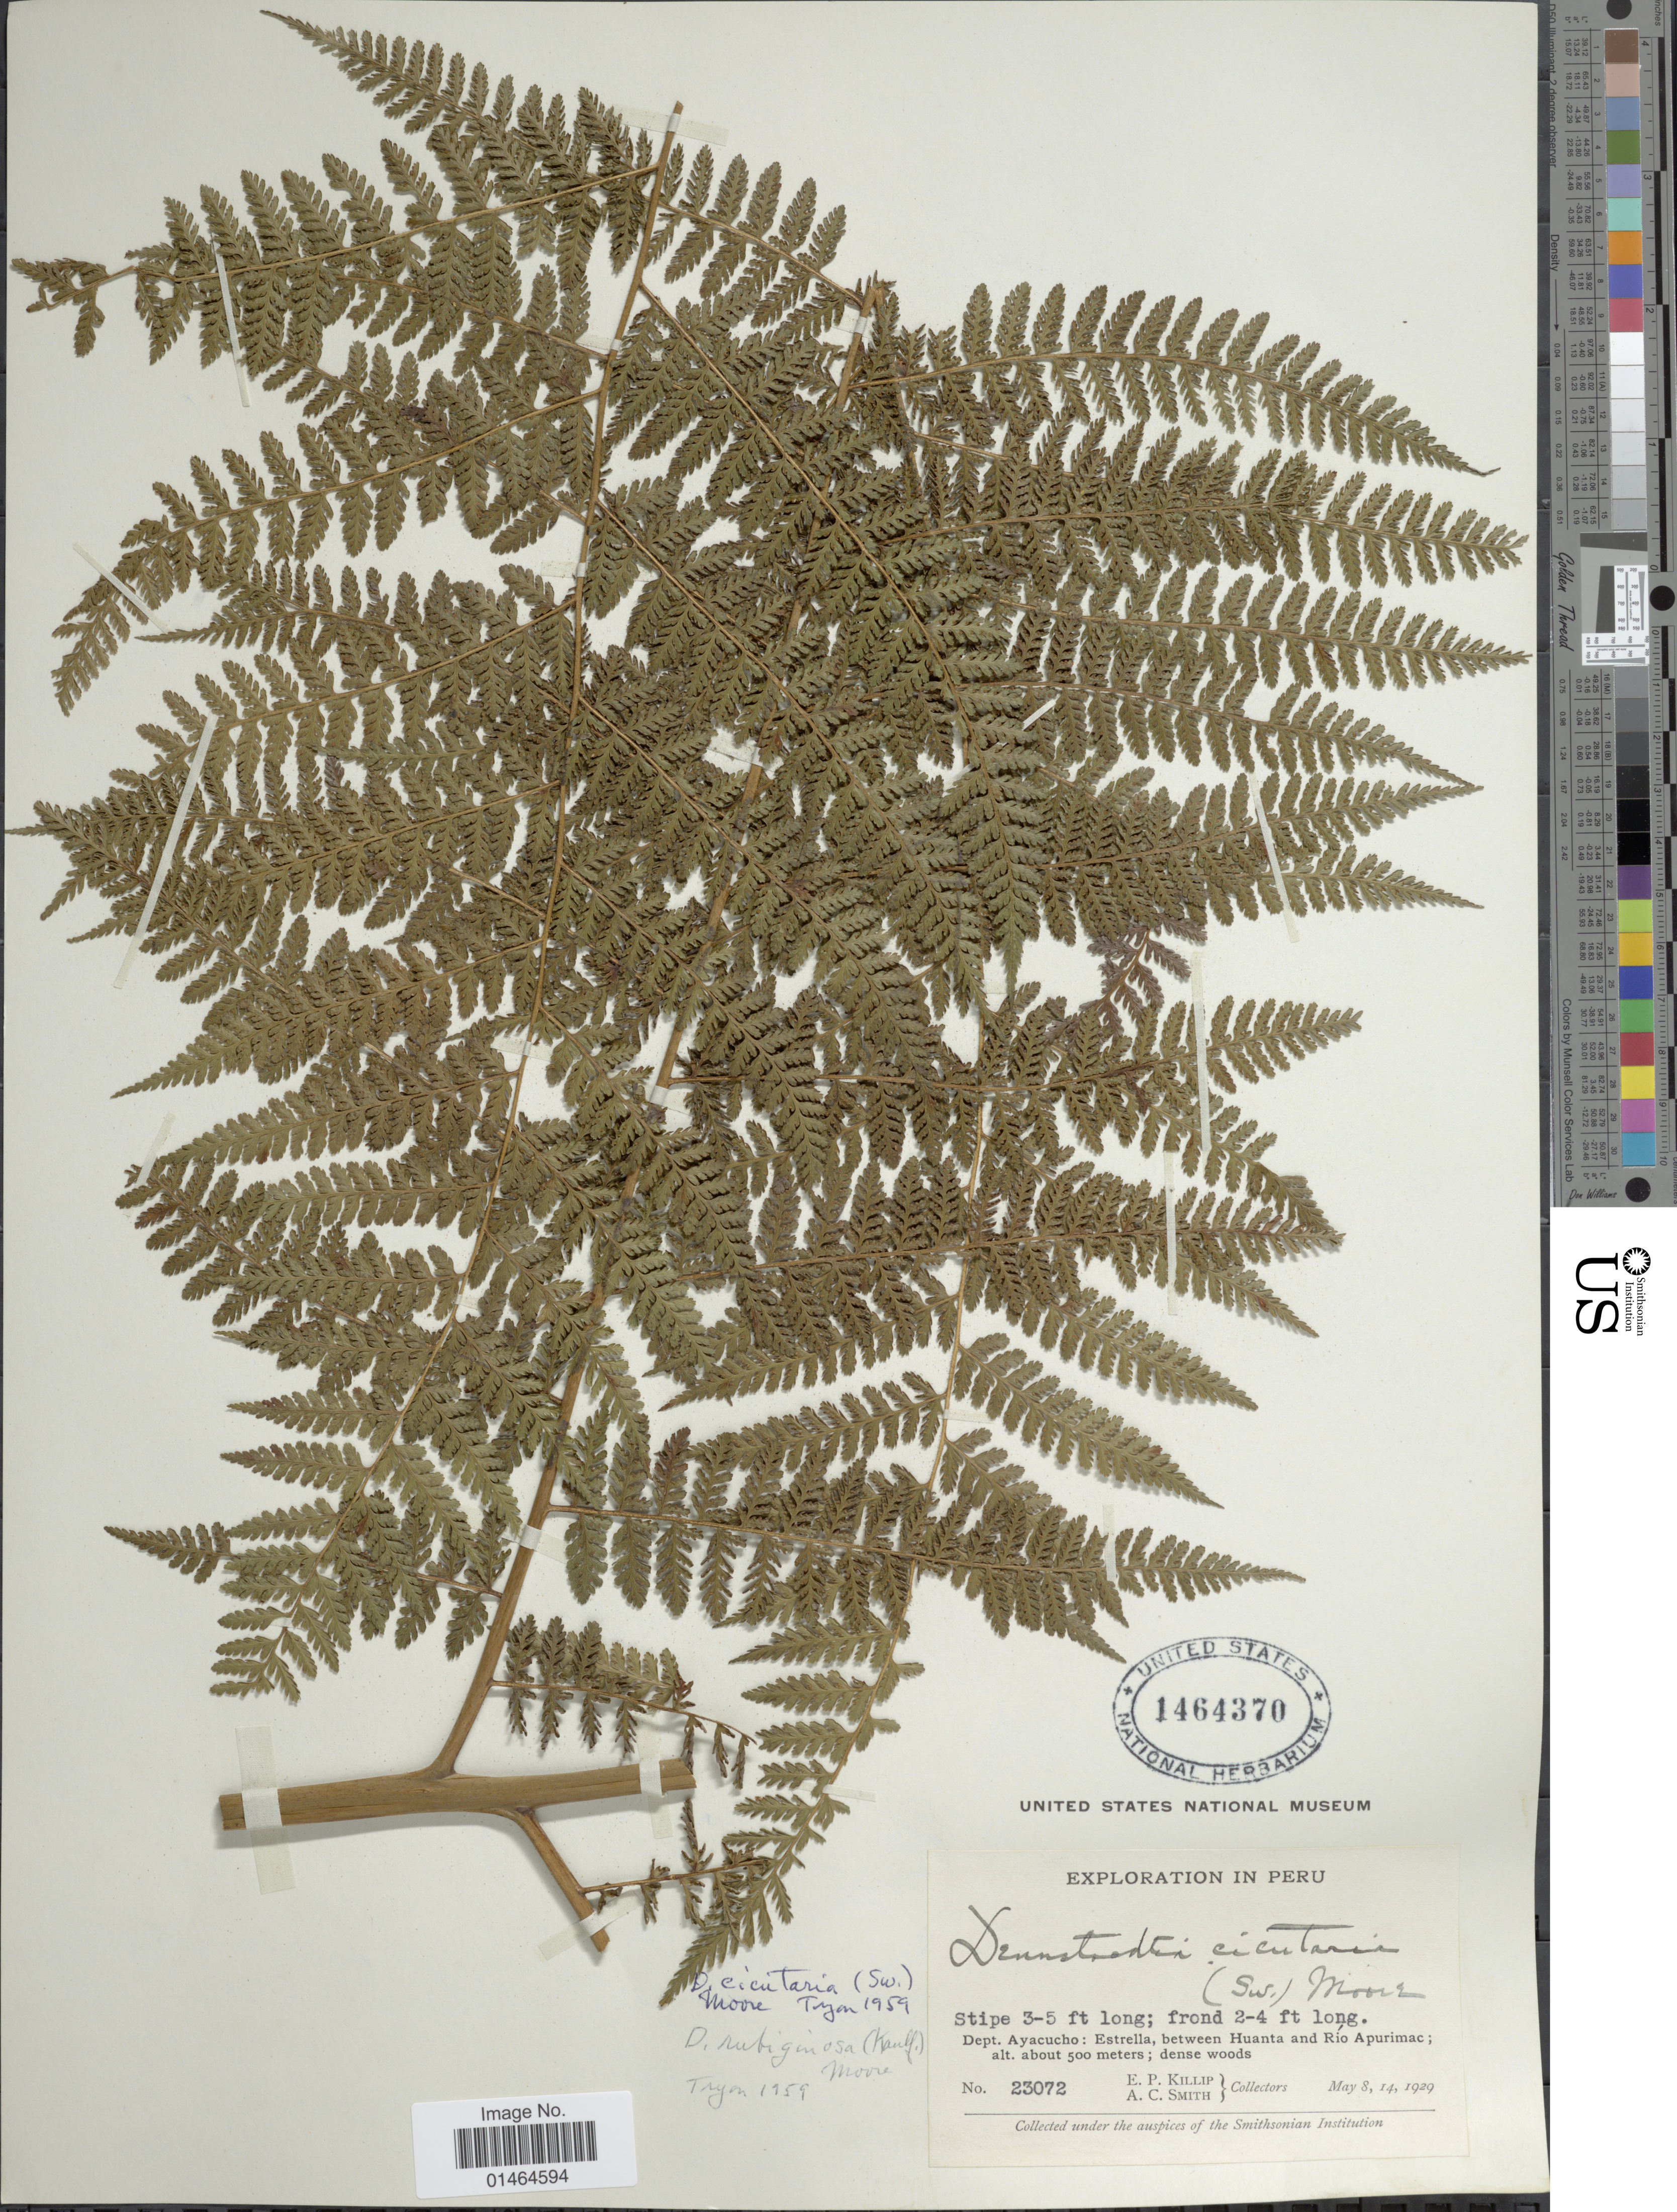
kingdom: Plantae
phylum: Tracheophyta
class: Polypodiopsida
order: Polypodiales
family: Dennstaedtiaceae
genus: Dennstaedtia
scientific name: Dennstaedtia cicutaria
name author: (Sw.) T. Moore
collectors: E. P. Killip & A. C. Smith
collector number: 23072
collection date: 1929-05-08/1929-05-14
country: Peru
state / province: Ayacucho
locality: Estrella, between Huanta and Rio Apurimac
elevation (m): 500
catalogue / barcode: US 1464370